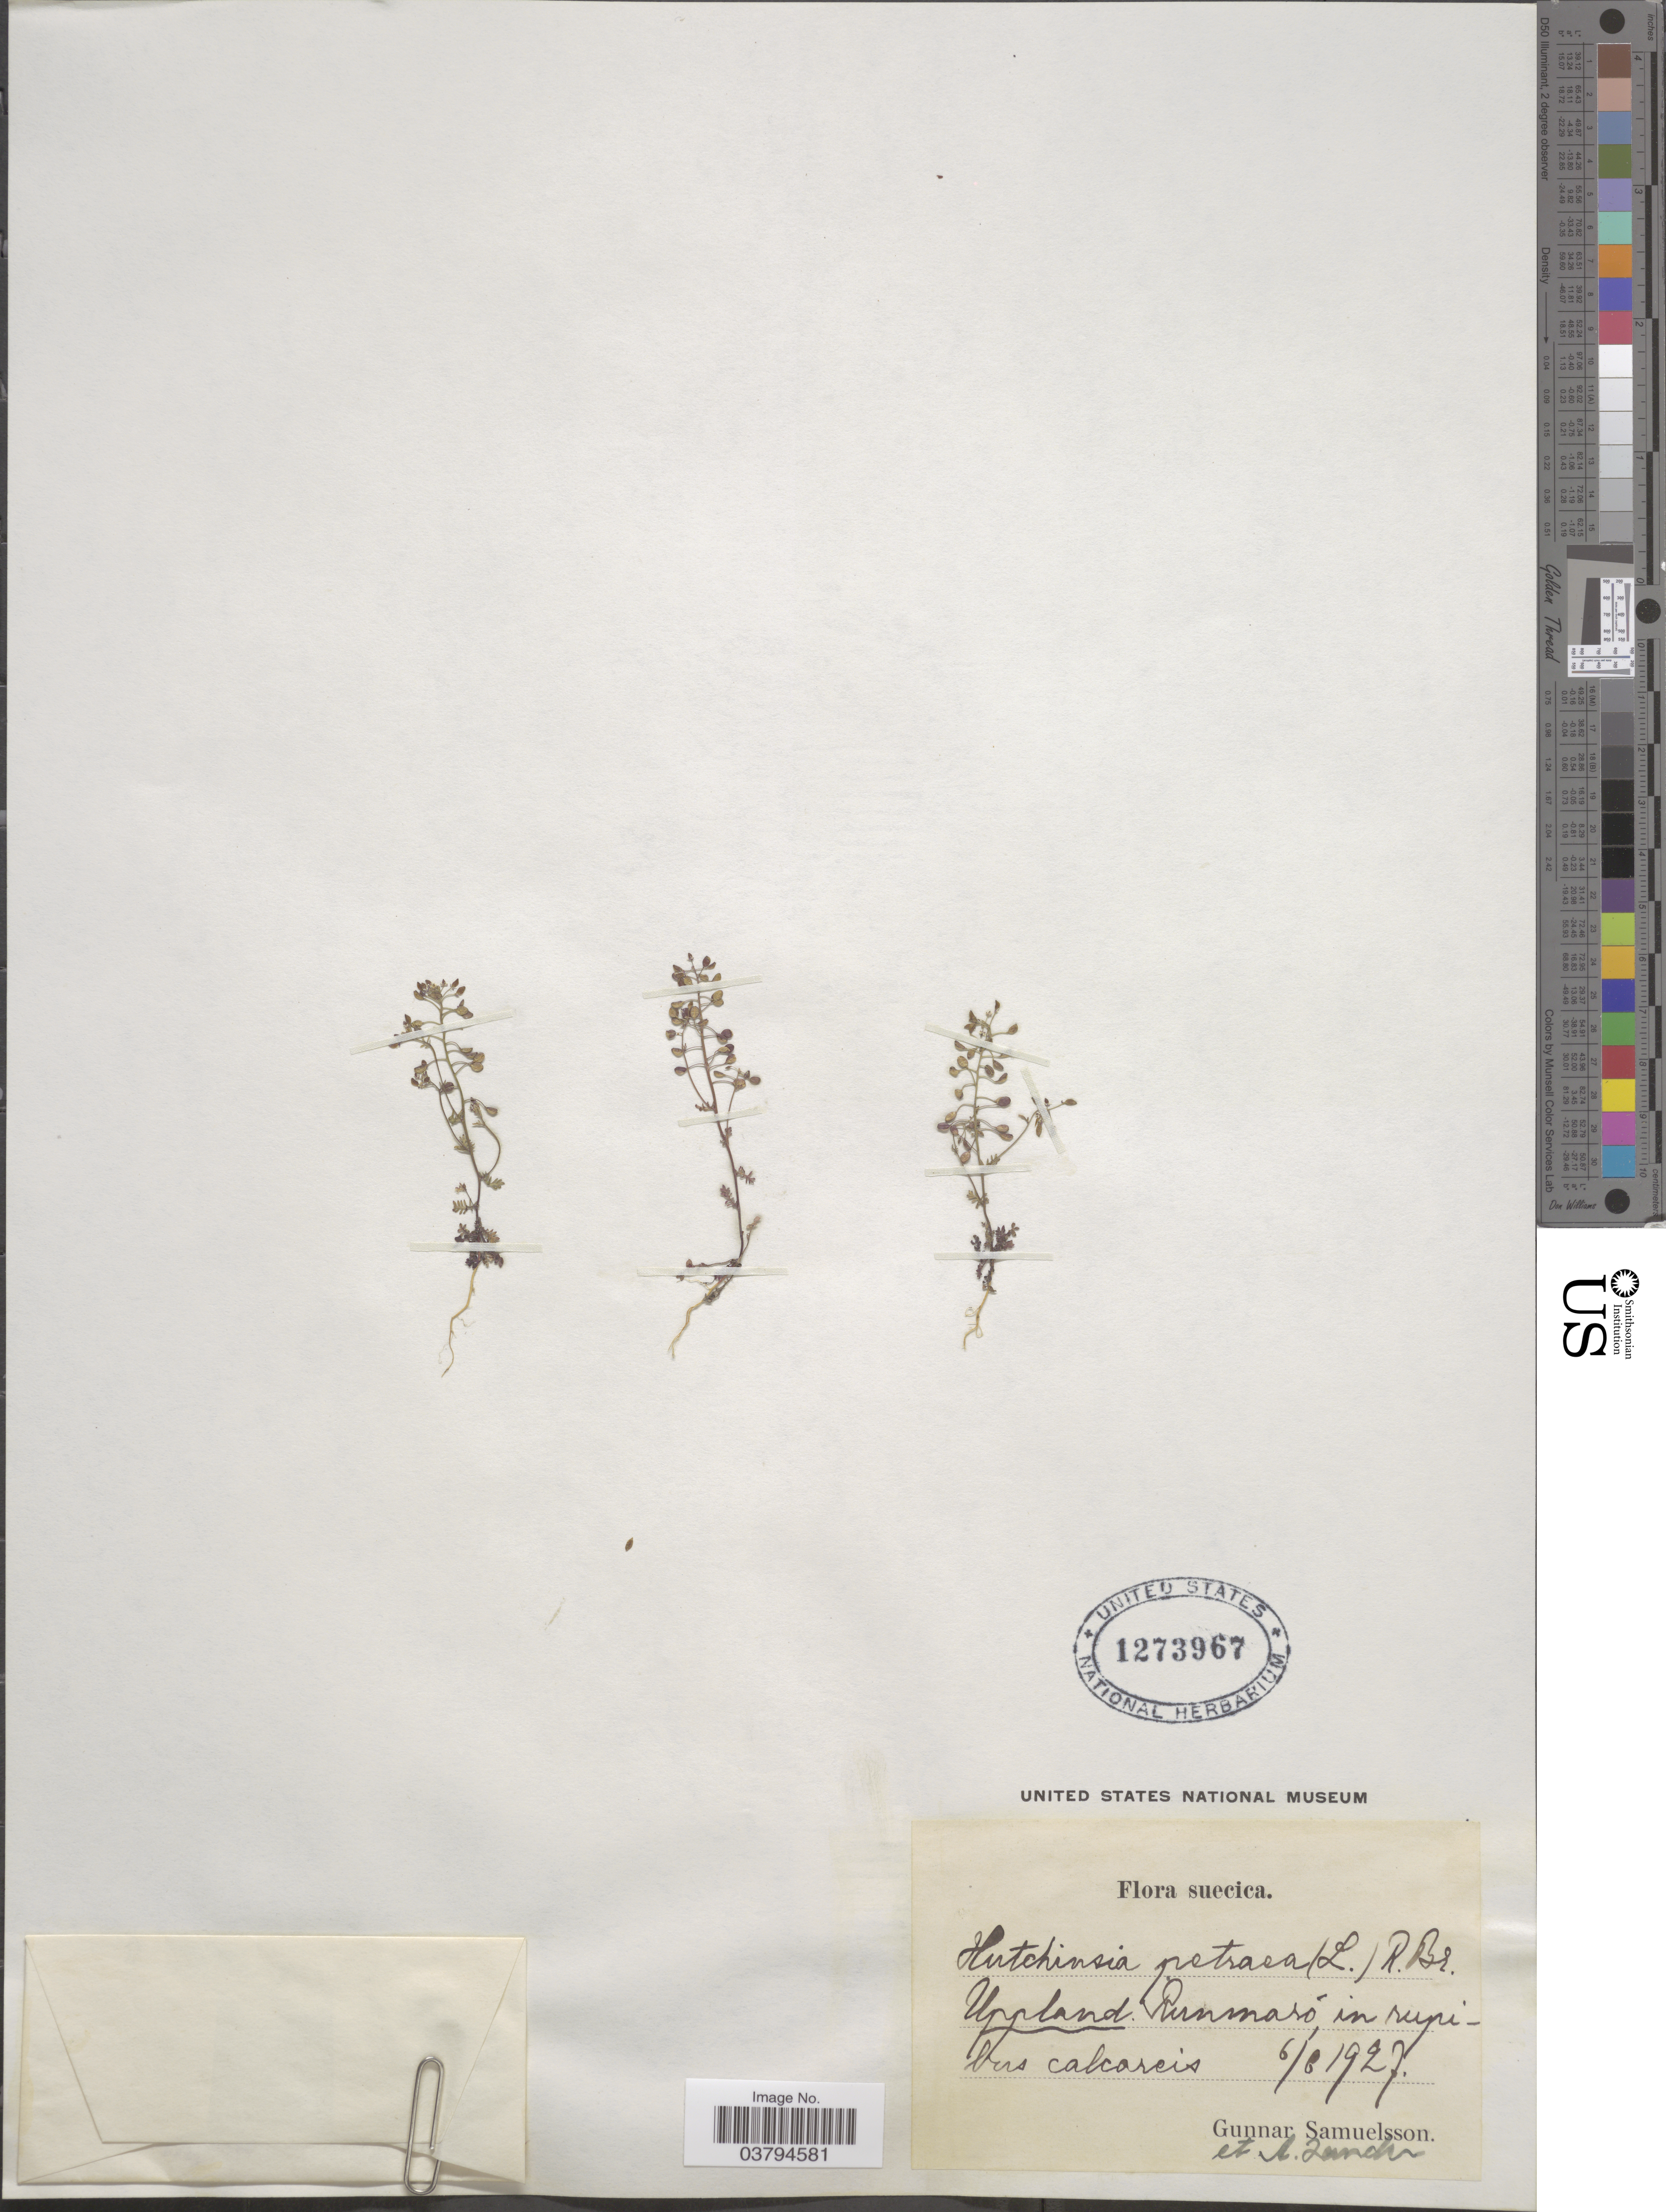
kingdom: Plantae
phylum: Tracheophyta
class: Magnoliopsida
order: Brassicales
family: Brassicaceae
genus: Hutchinsia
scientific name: Hutchinsia petraea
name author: W.T. Aiton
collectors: G. Samuelsson & A. Zander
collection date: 1927-08-06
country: Sweden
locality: Suecica. Uppland. Runmaró in rupibus calcareis.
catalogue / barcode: US 1273967